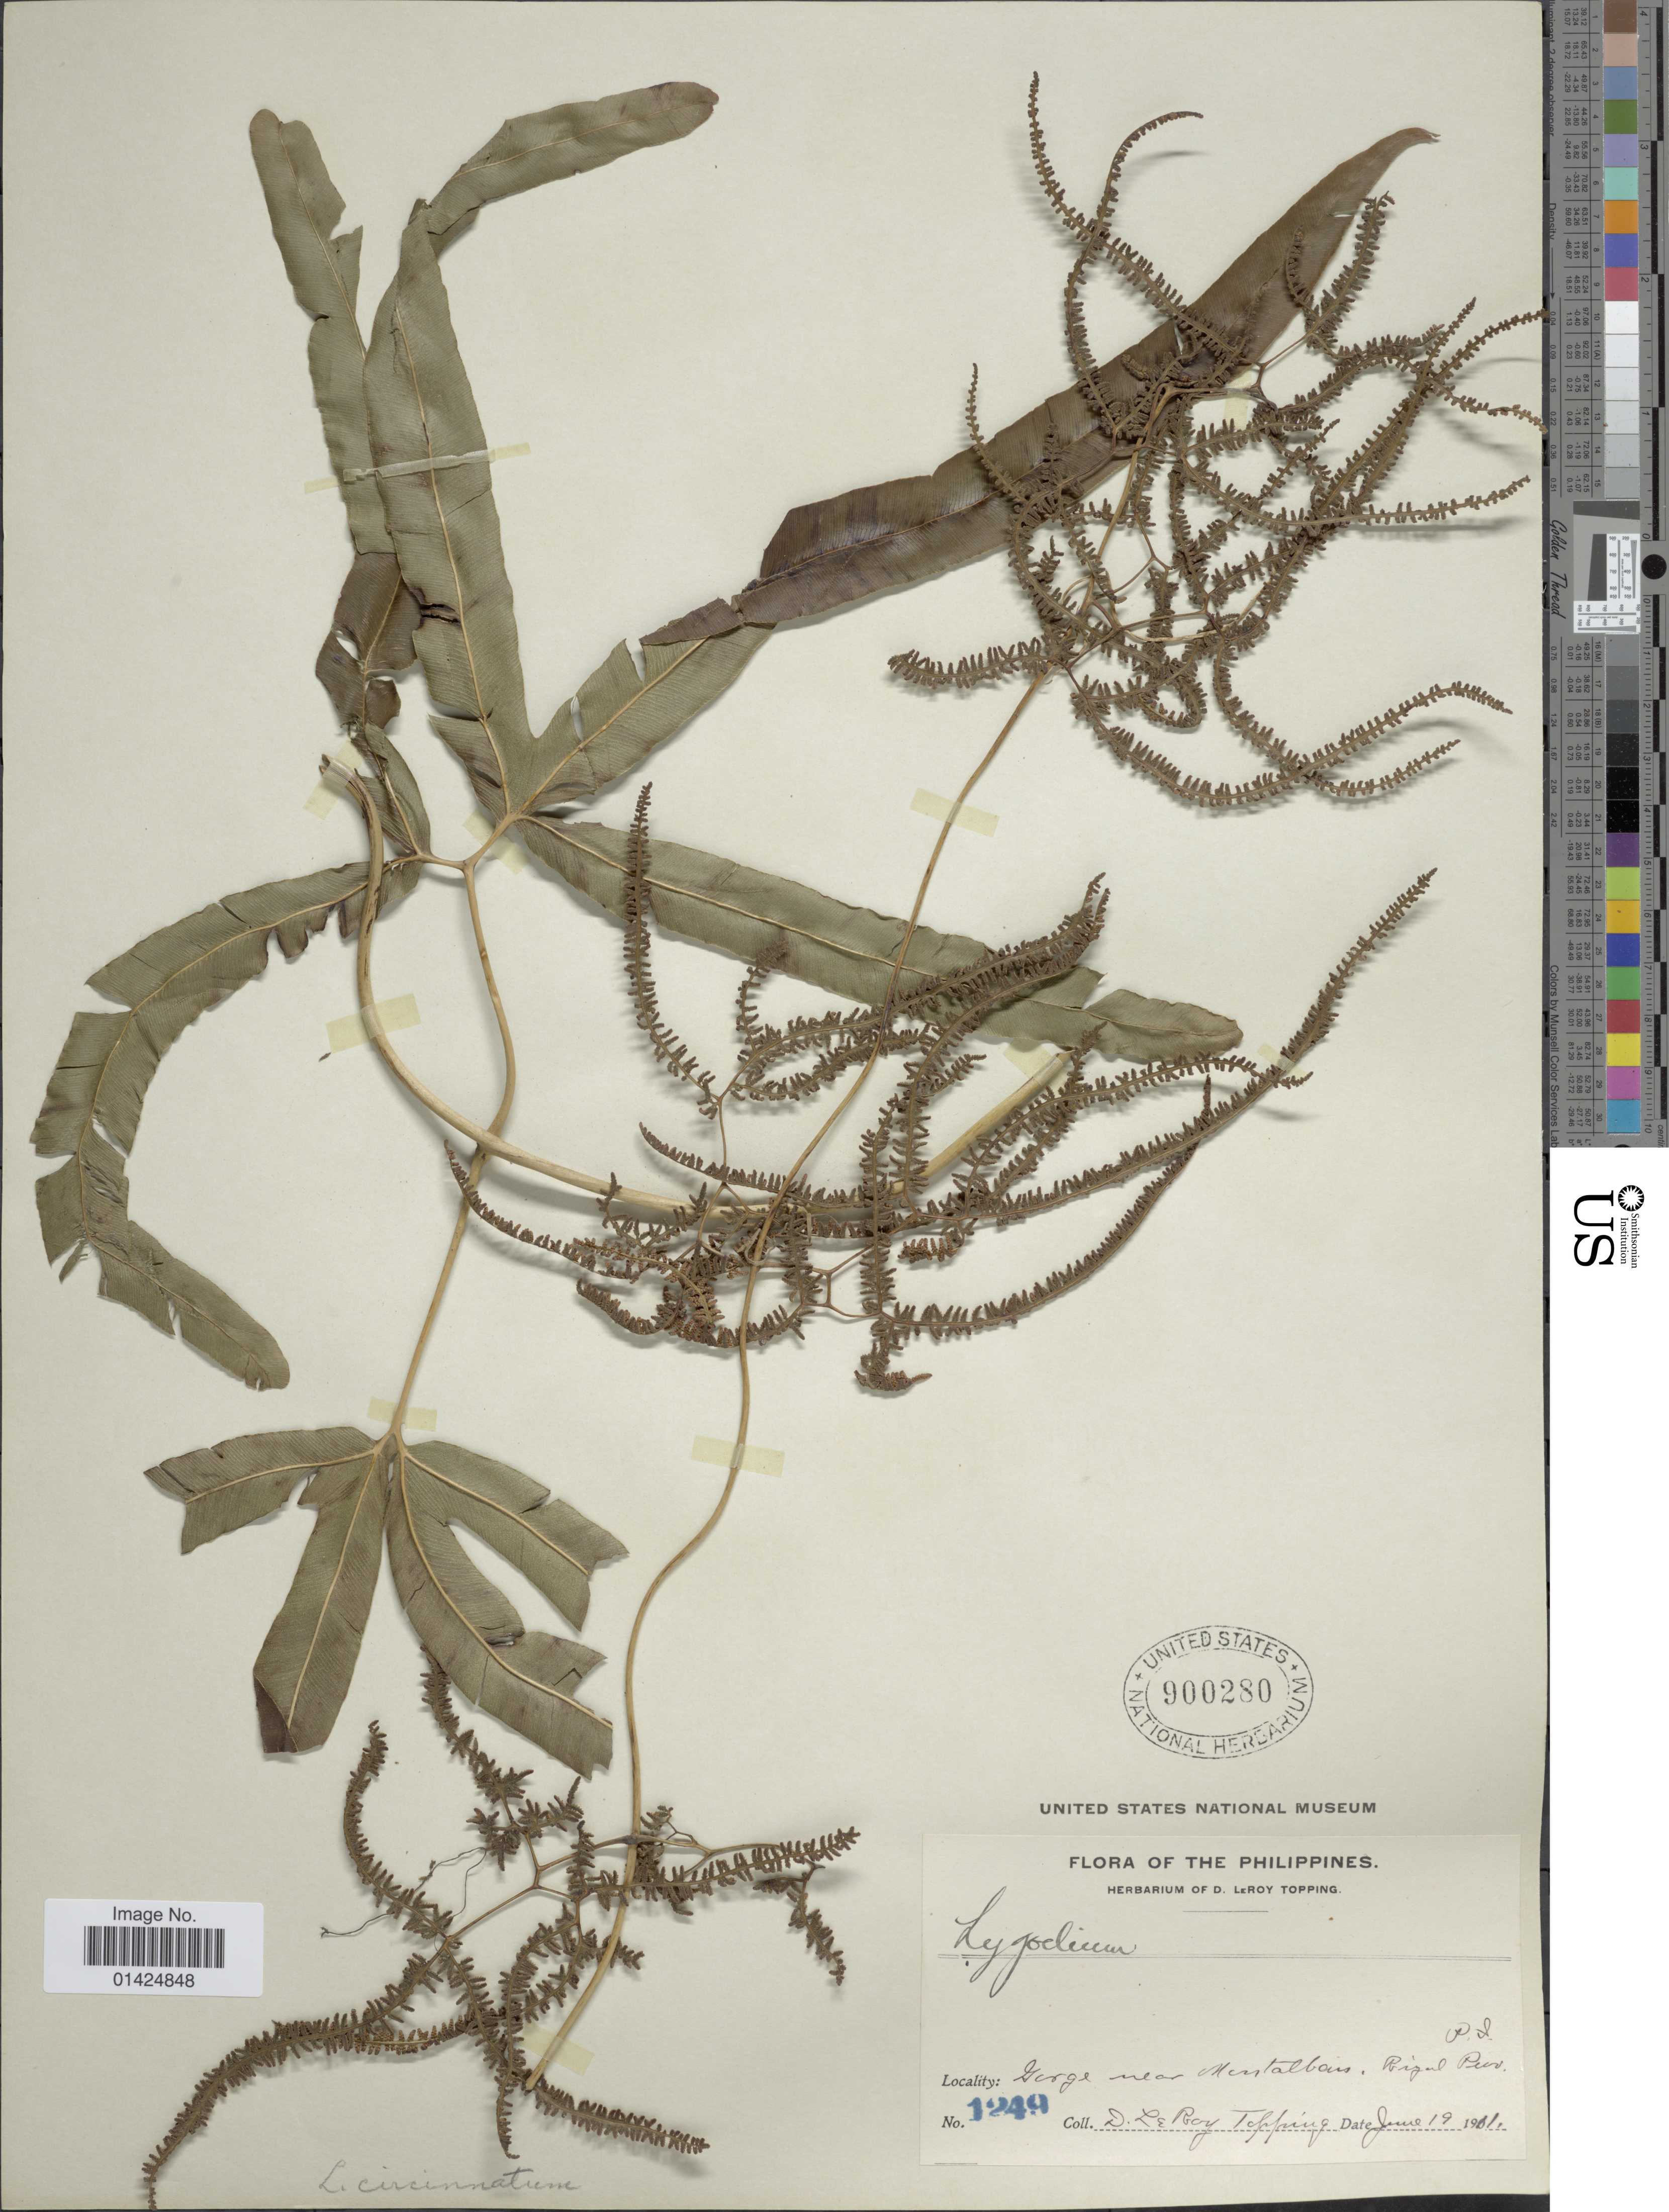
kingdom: Plantae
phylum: Tracheophyta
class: Polypodiopsida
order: Schizaeales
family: Lygodiaceae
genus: Lygodium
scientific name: Lygodium circinnatum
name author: (Burm. f.) Sw.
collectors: D. L. Topping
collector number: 1249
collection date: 1911-06-19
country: Philippines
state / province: Calabarzon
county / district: Rizal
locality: Gorge near Montalban, Rizal Prov. P. I.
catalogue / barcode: US 900280